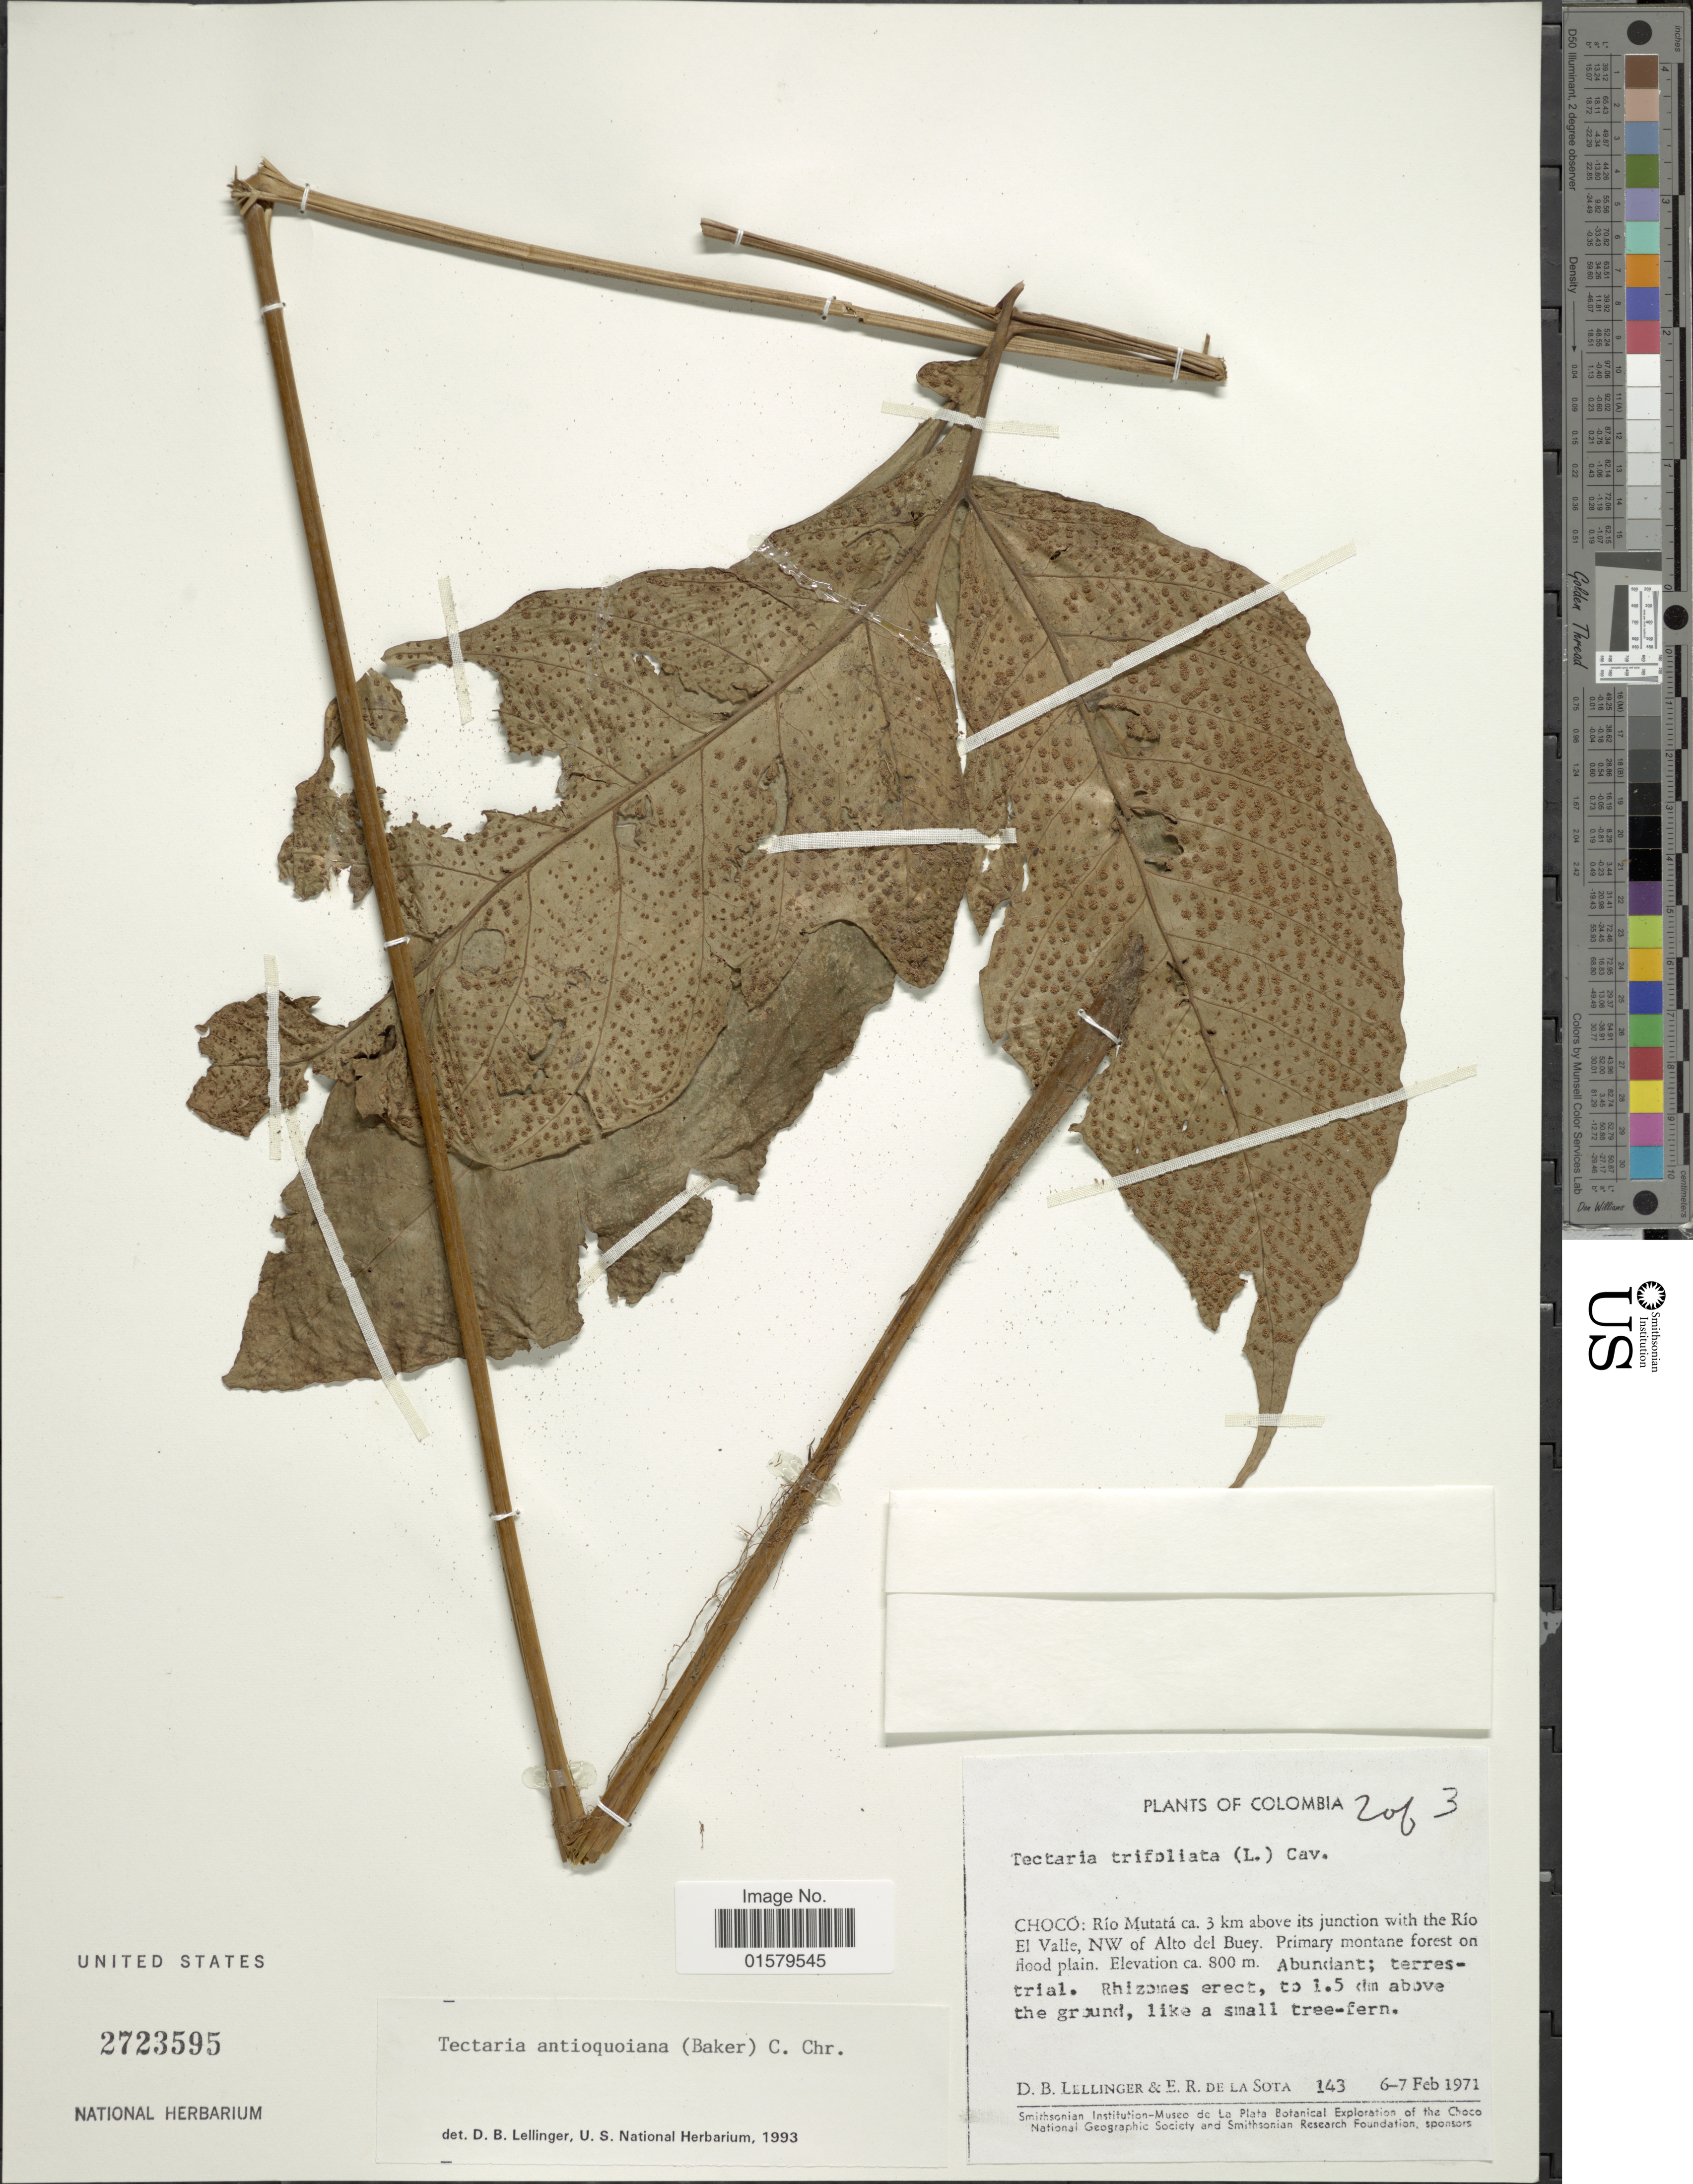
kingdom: Plantae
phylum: Tracheophyta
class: Polypodiopsida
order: Polypodiales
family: Tectariaceae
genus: Tectaria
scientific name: Tectaria antioquiana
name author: (Baker) C. Chr.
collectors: D. B. Lellinger & E. R. de la Sota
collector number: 143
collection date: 1971-02-06/1971-02-07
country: Colombia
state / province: Chocó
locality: Rio Mutata ca. 3 km above its junction with the Rio El Valle, NW of Alto del Buey. Primary montane forest on flood plain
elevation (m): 800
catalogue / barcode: US 2723595